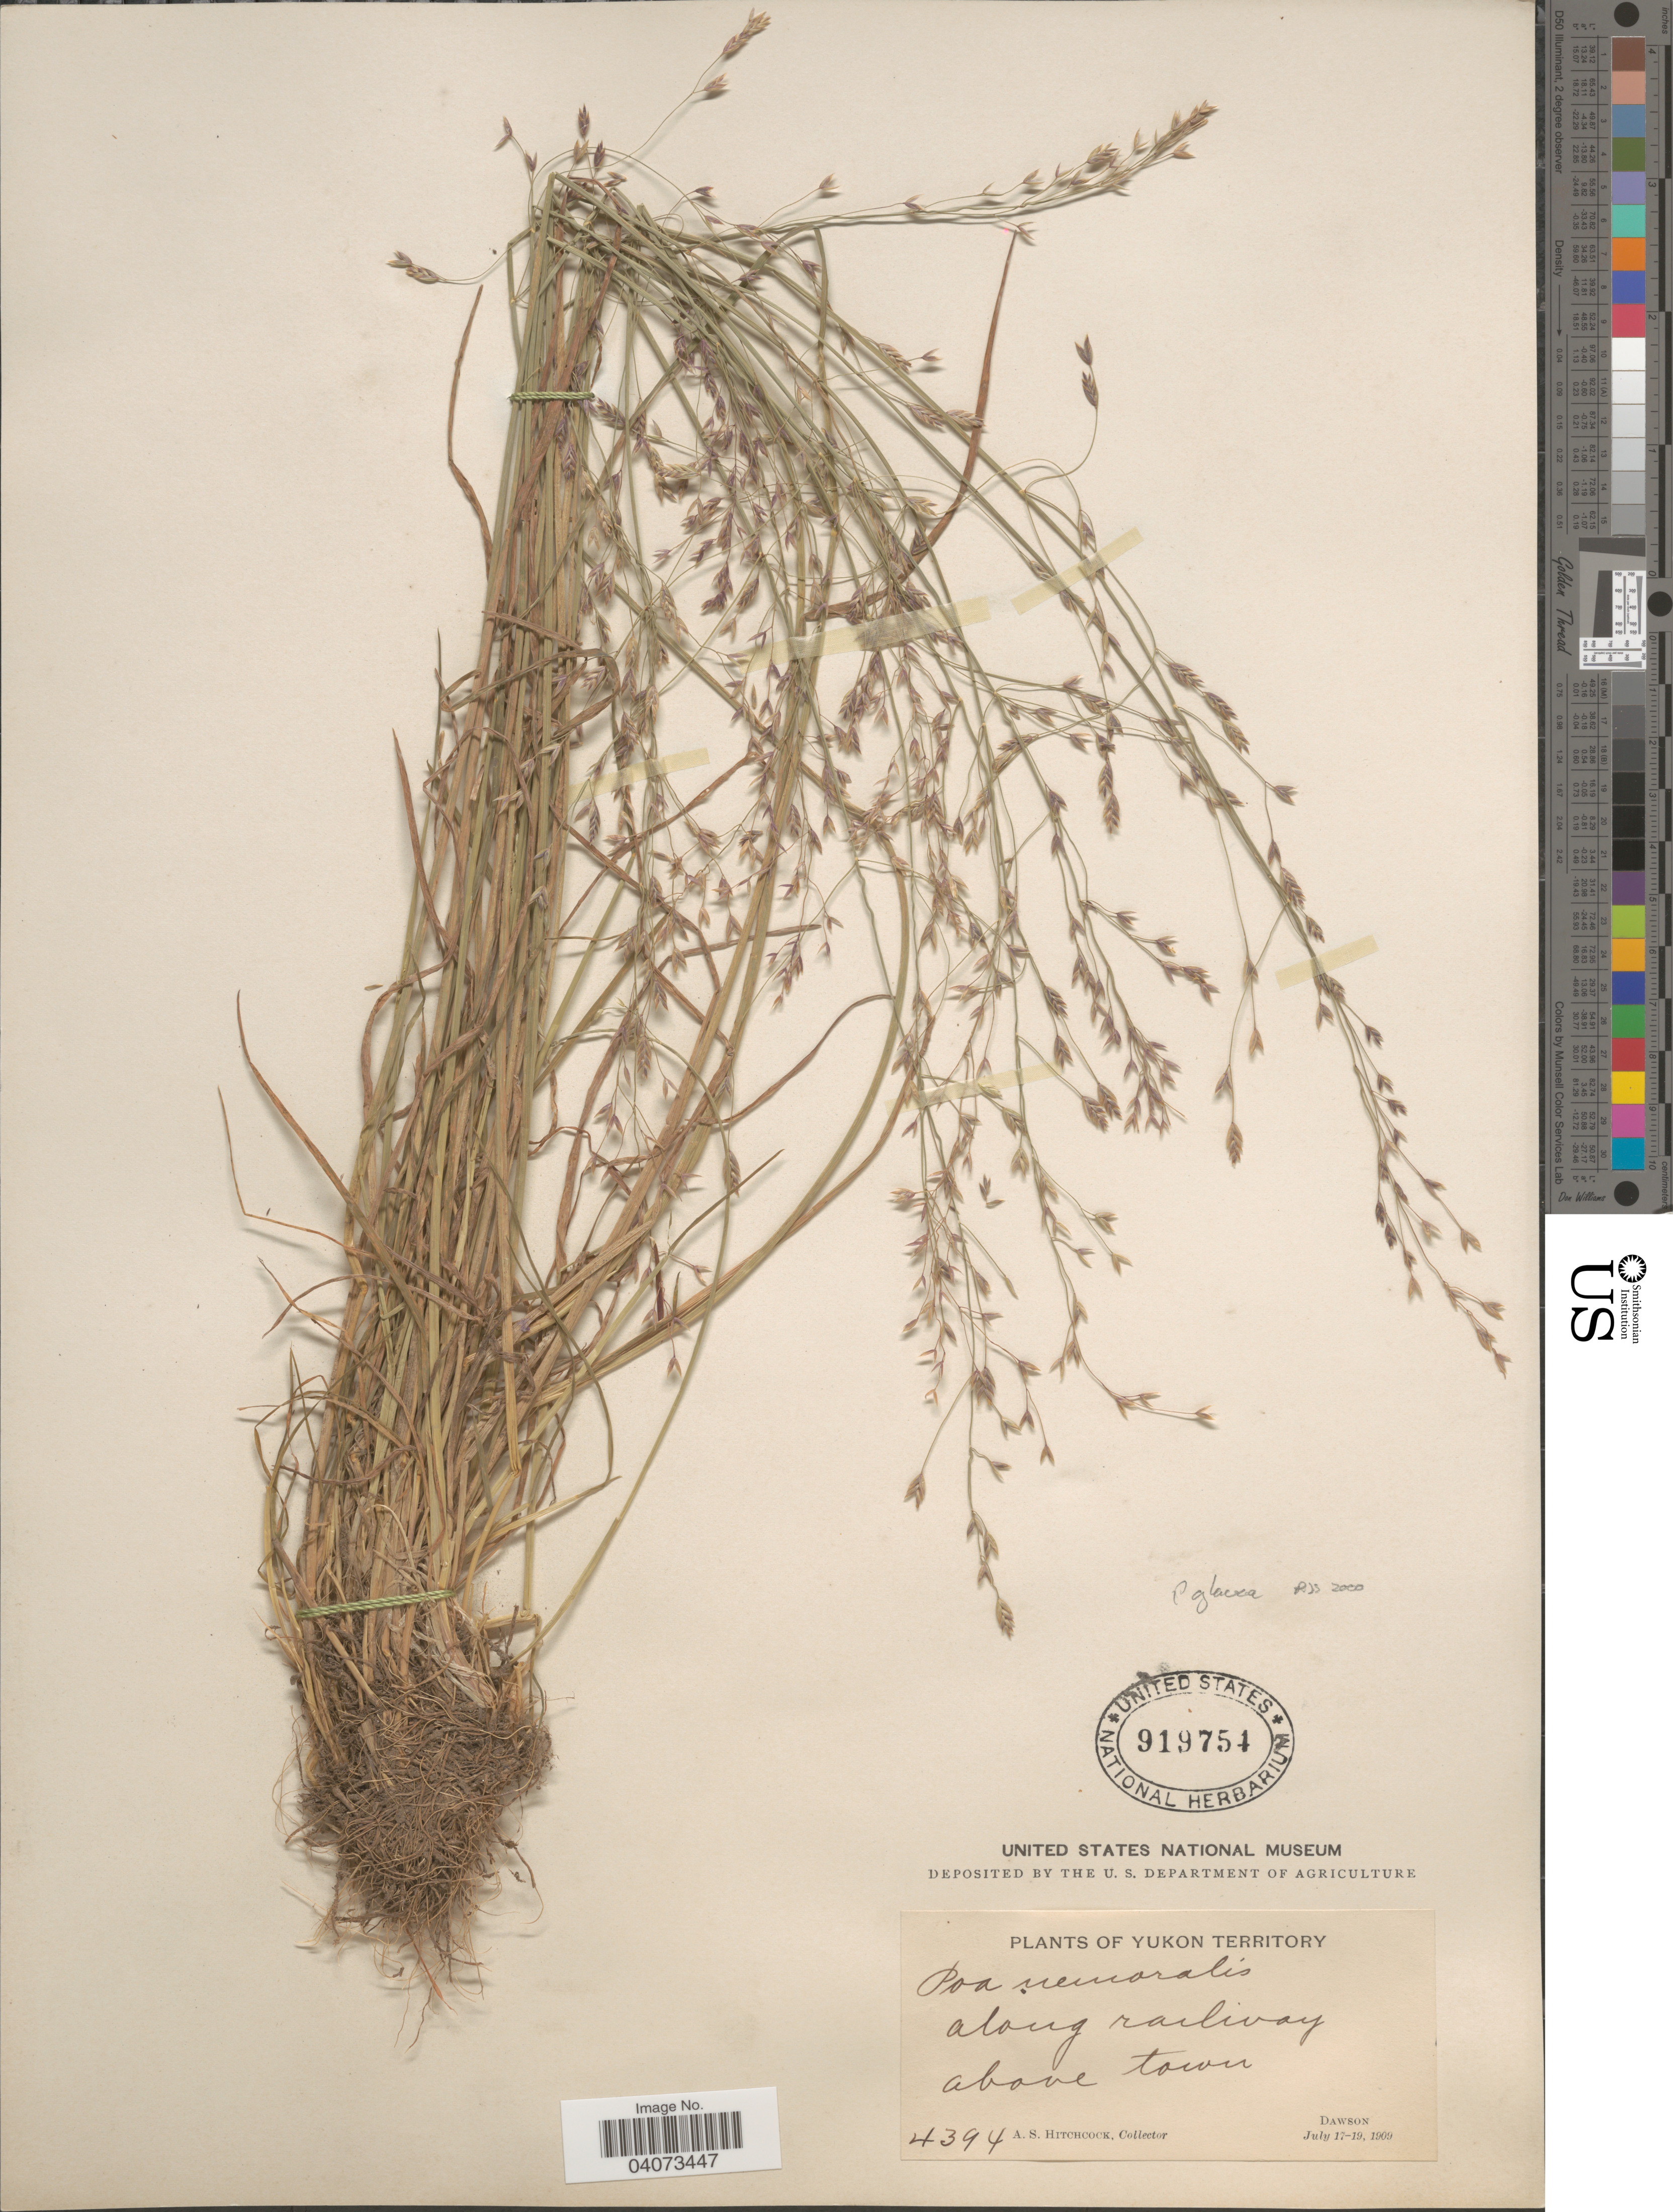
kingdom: Plantae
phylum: Tracheophyta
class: Liliopsida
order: Poales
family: Poaceae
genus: Poa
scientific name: Poa glauca fo. rotundata ined.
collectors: A. S. Hitchcock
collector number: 4394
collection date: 1909-07-17/1909-07-19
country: Canada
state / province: Yukon Territory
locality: Along railway above town. Dawson.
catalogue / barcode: US 919754